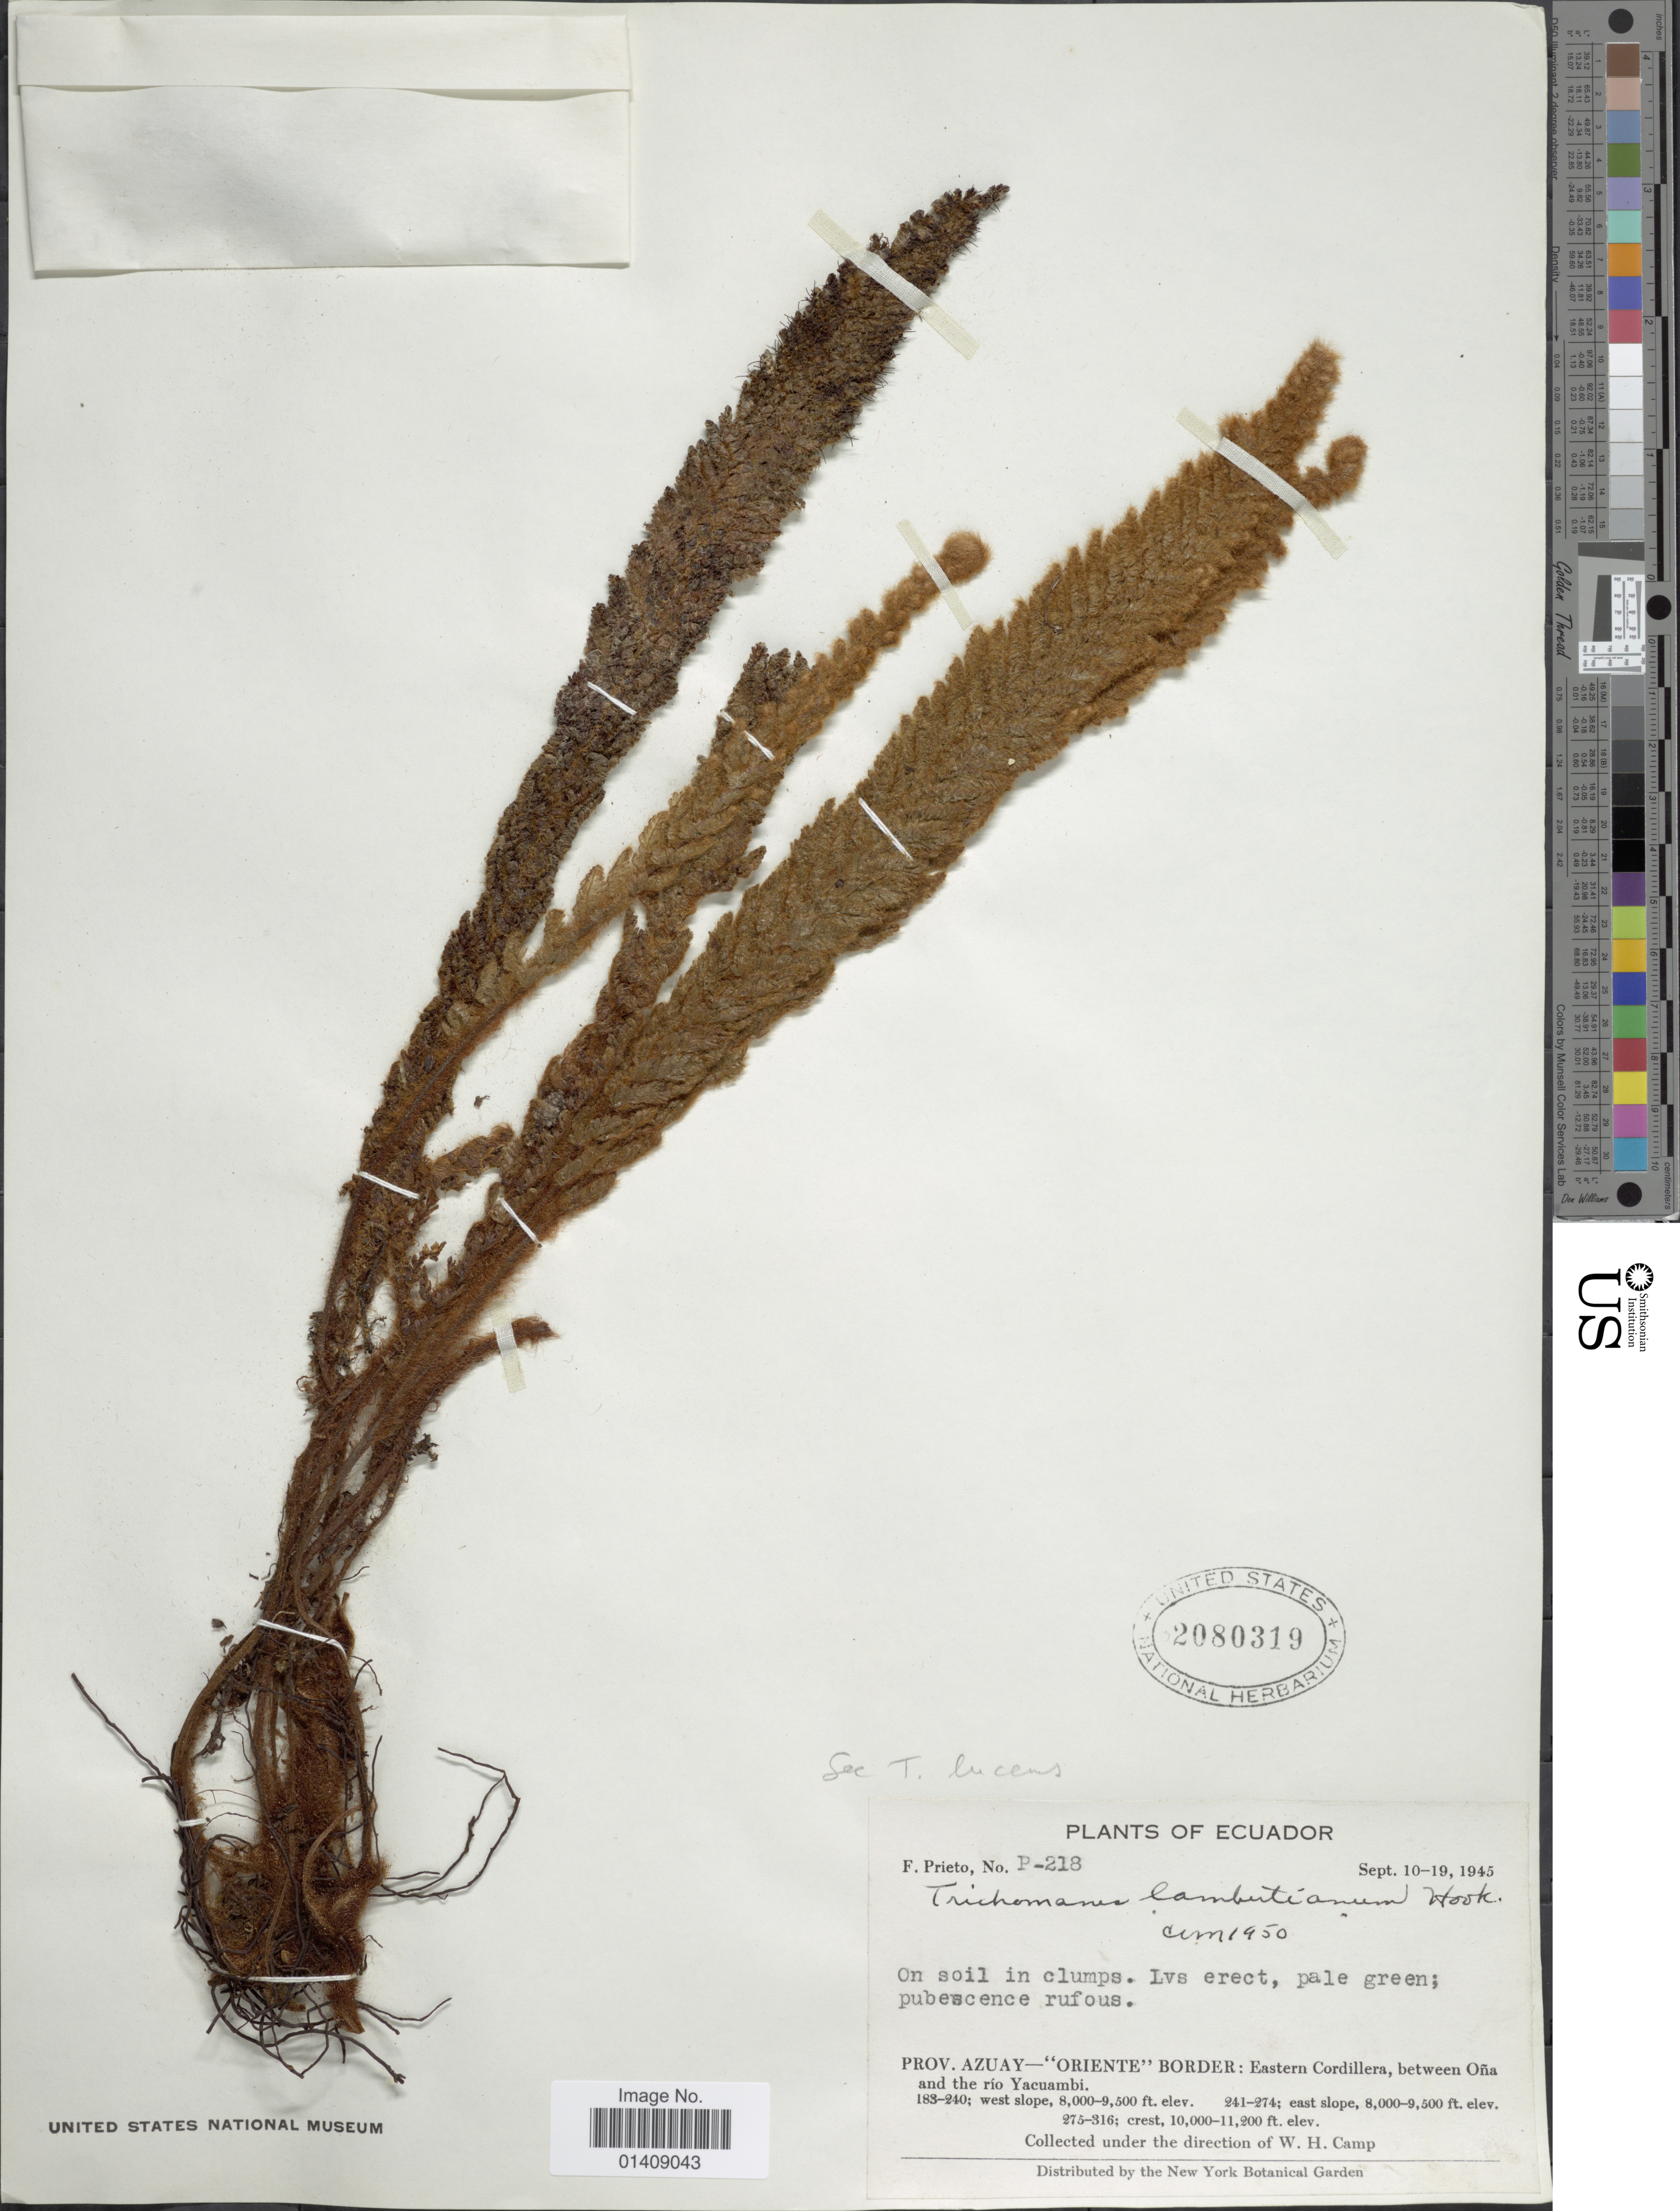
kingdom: Plantae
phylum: Tracheophyta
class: Polypodiopsida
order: Hymenophyllales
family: Hymenophyllaceae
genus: Trichomanes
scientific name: Trichomanes lucens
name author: Sw.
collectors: W. H. Camp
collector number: P-218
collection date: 1945-09-10/1945-09-19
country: Ecuador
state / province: Azuay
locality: On soil in clumps. "Oriente"border: Eastern Cordillera, between Oña and the río Yacuambi.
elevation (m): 2438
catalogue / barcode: US 2080319